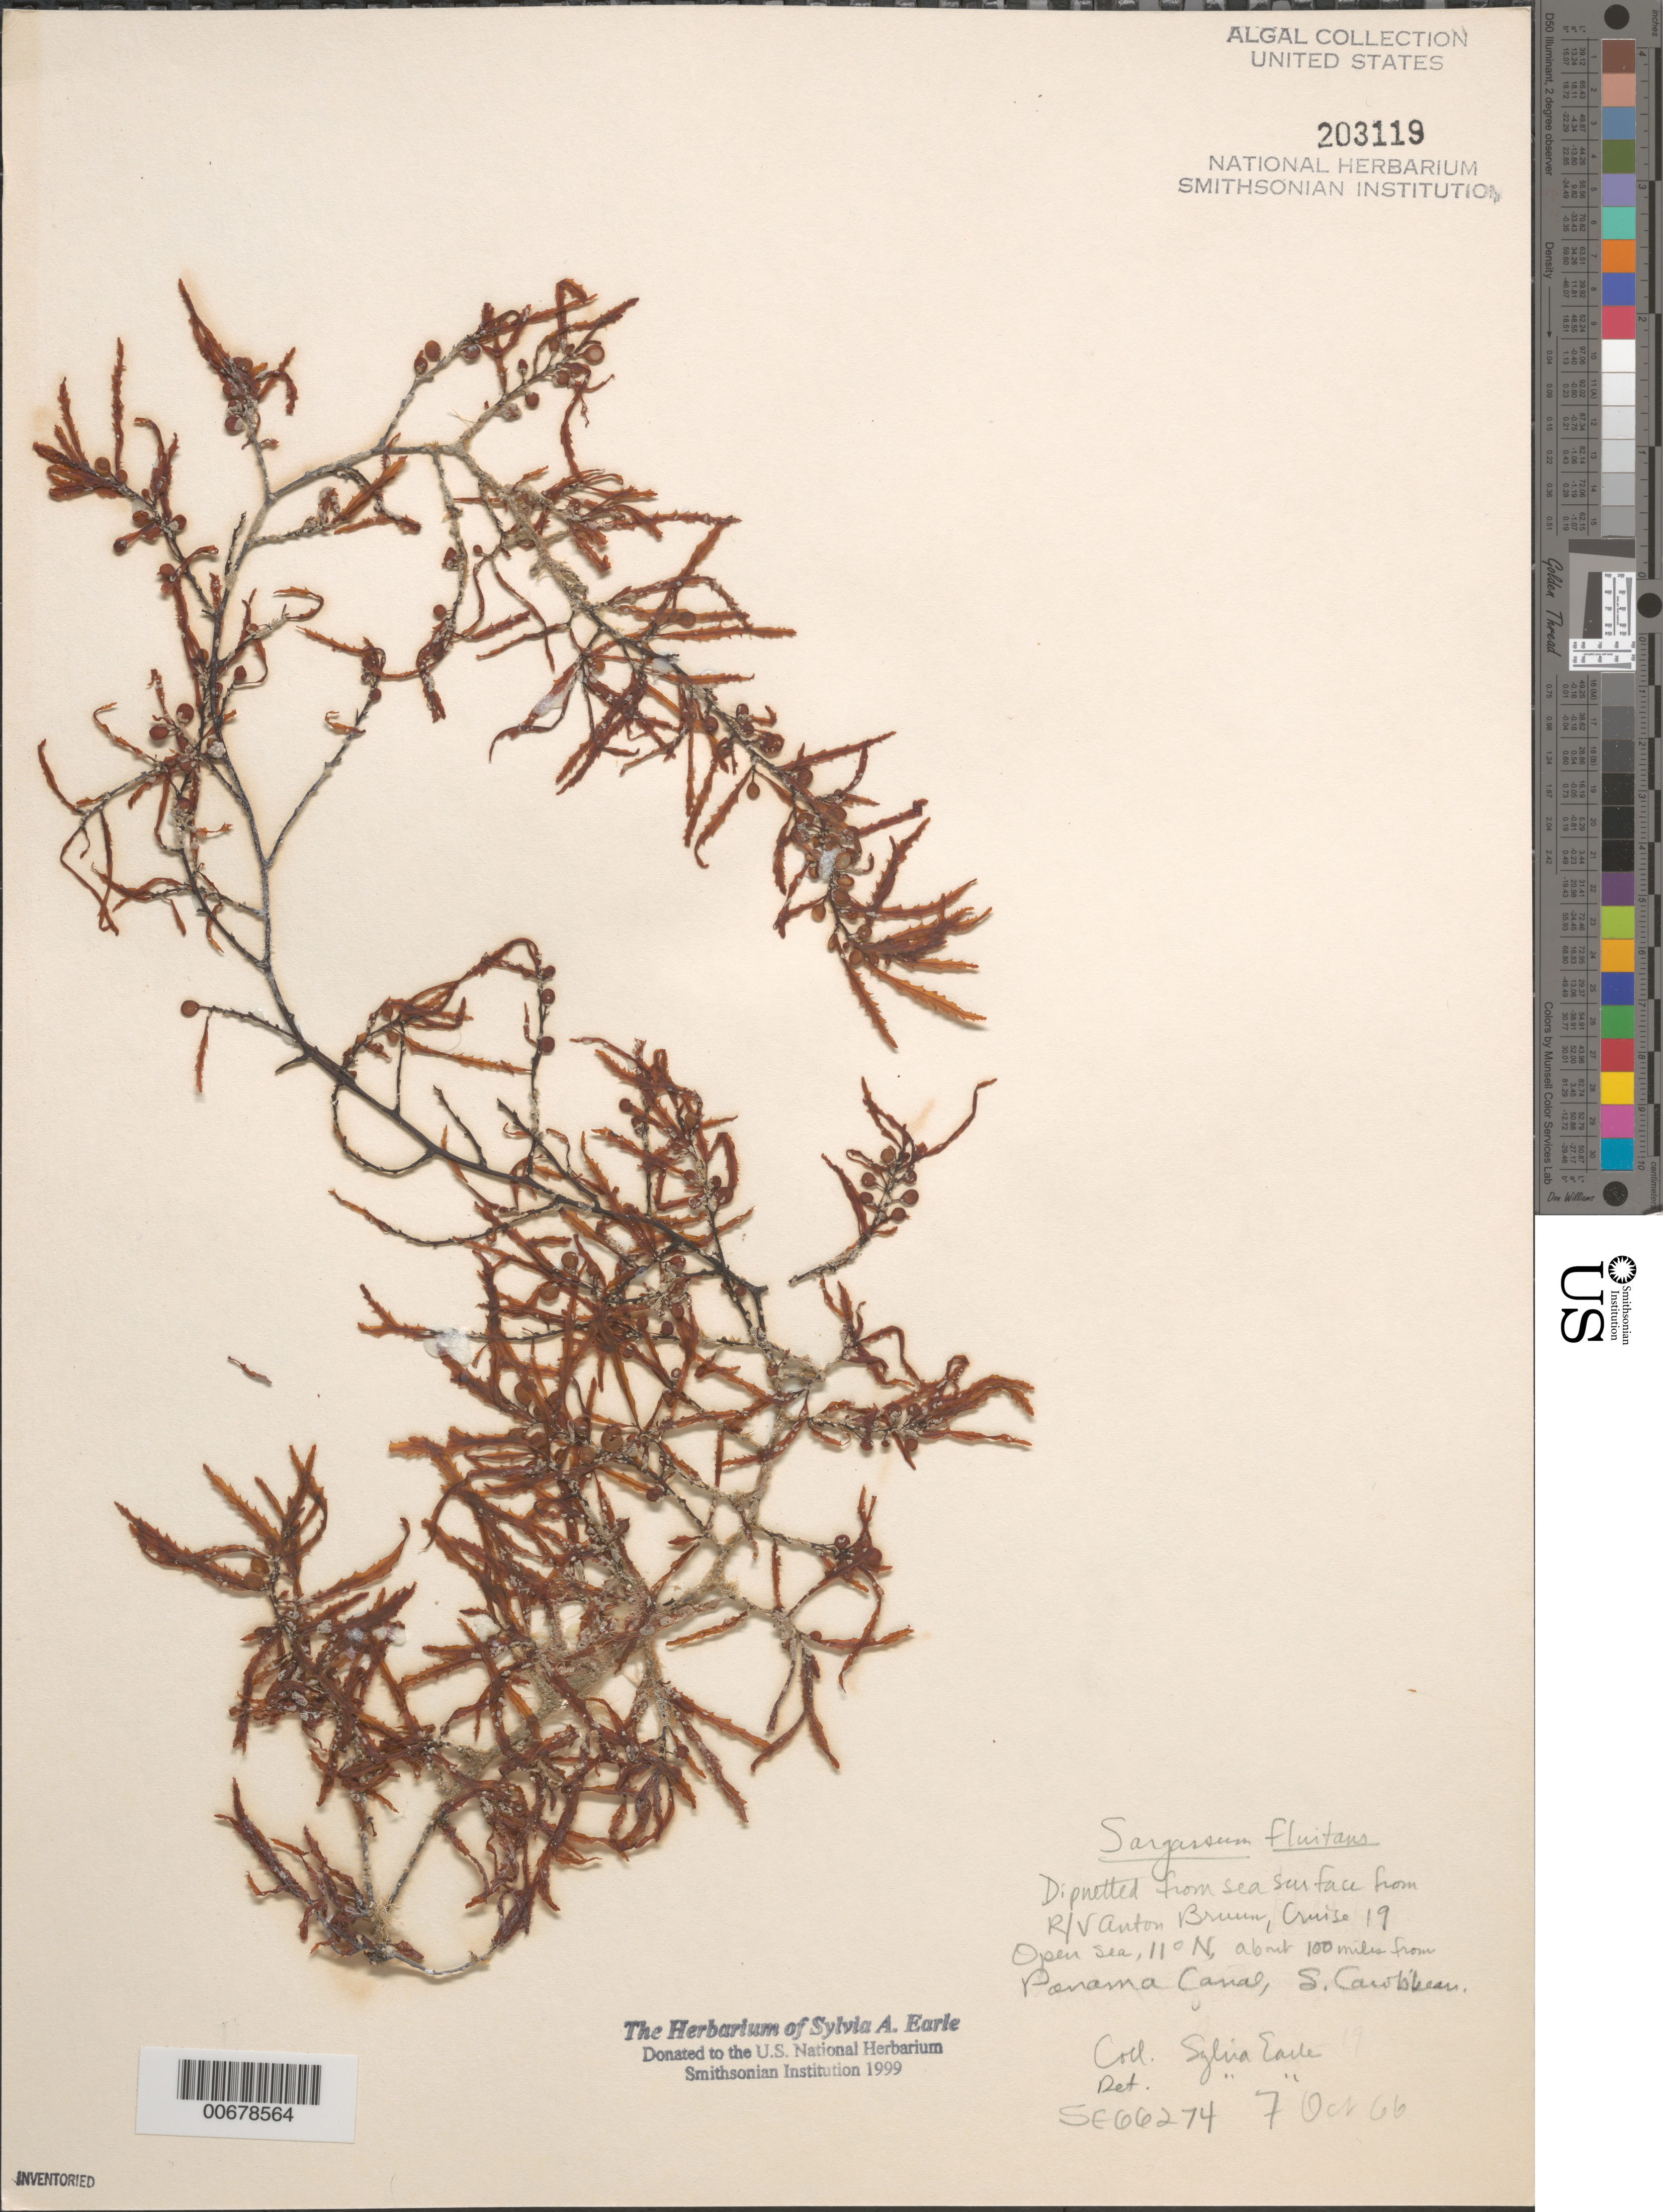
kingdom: Chromista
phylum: Ochrophyta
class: Phaeophyceae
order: Fucales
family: Sargassaceae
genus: Sargassum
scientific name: Sargassum fluitans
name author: (Børgesen) Børgesen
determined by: Earle, S. A.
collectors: S. A. Earle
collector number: SE 66274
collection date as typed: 07 Oct 1966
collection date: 1966-10-07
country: Panama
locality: South Caribbean Sea, ca. 100 miles from Panama Canal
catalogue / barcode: US 203119